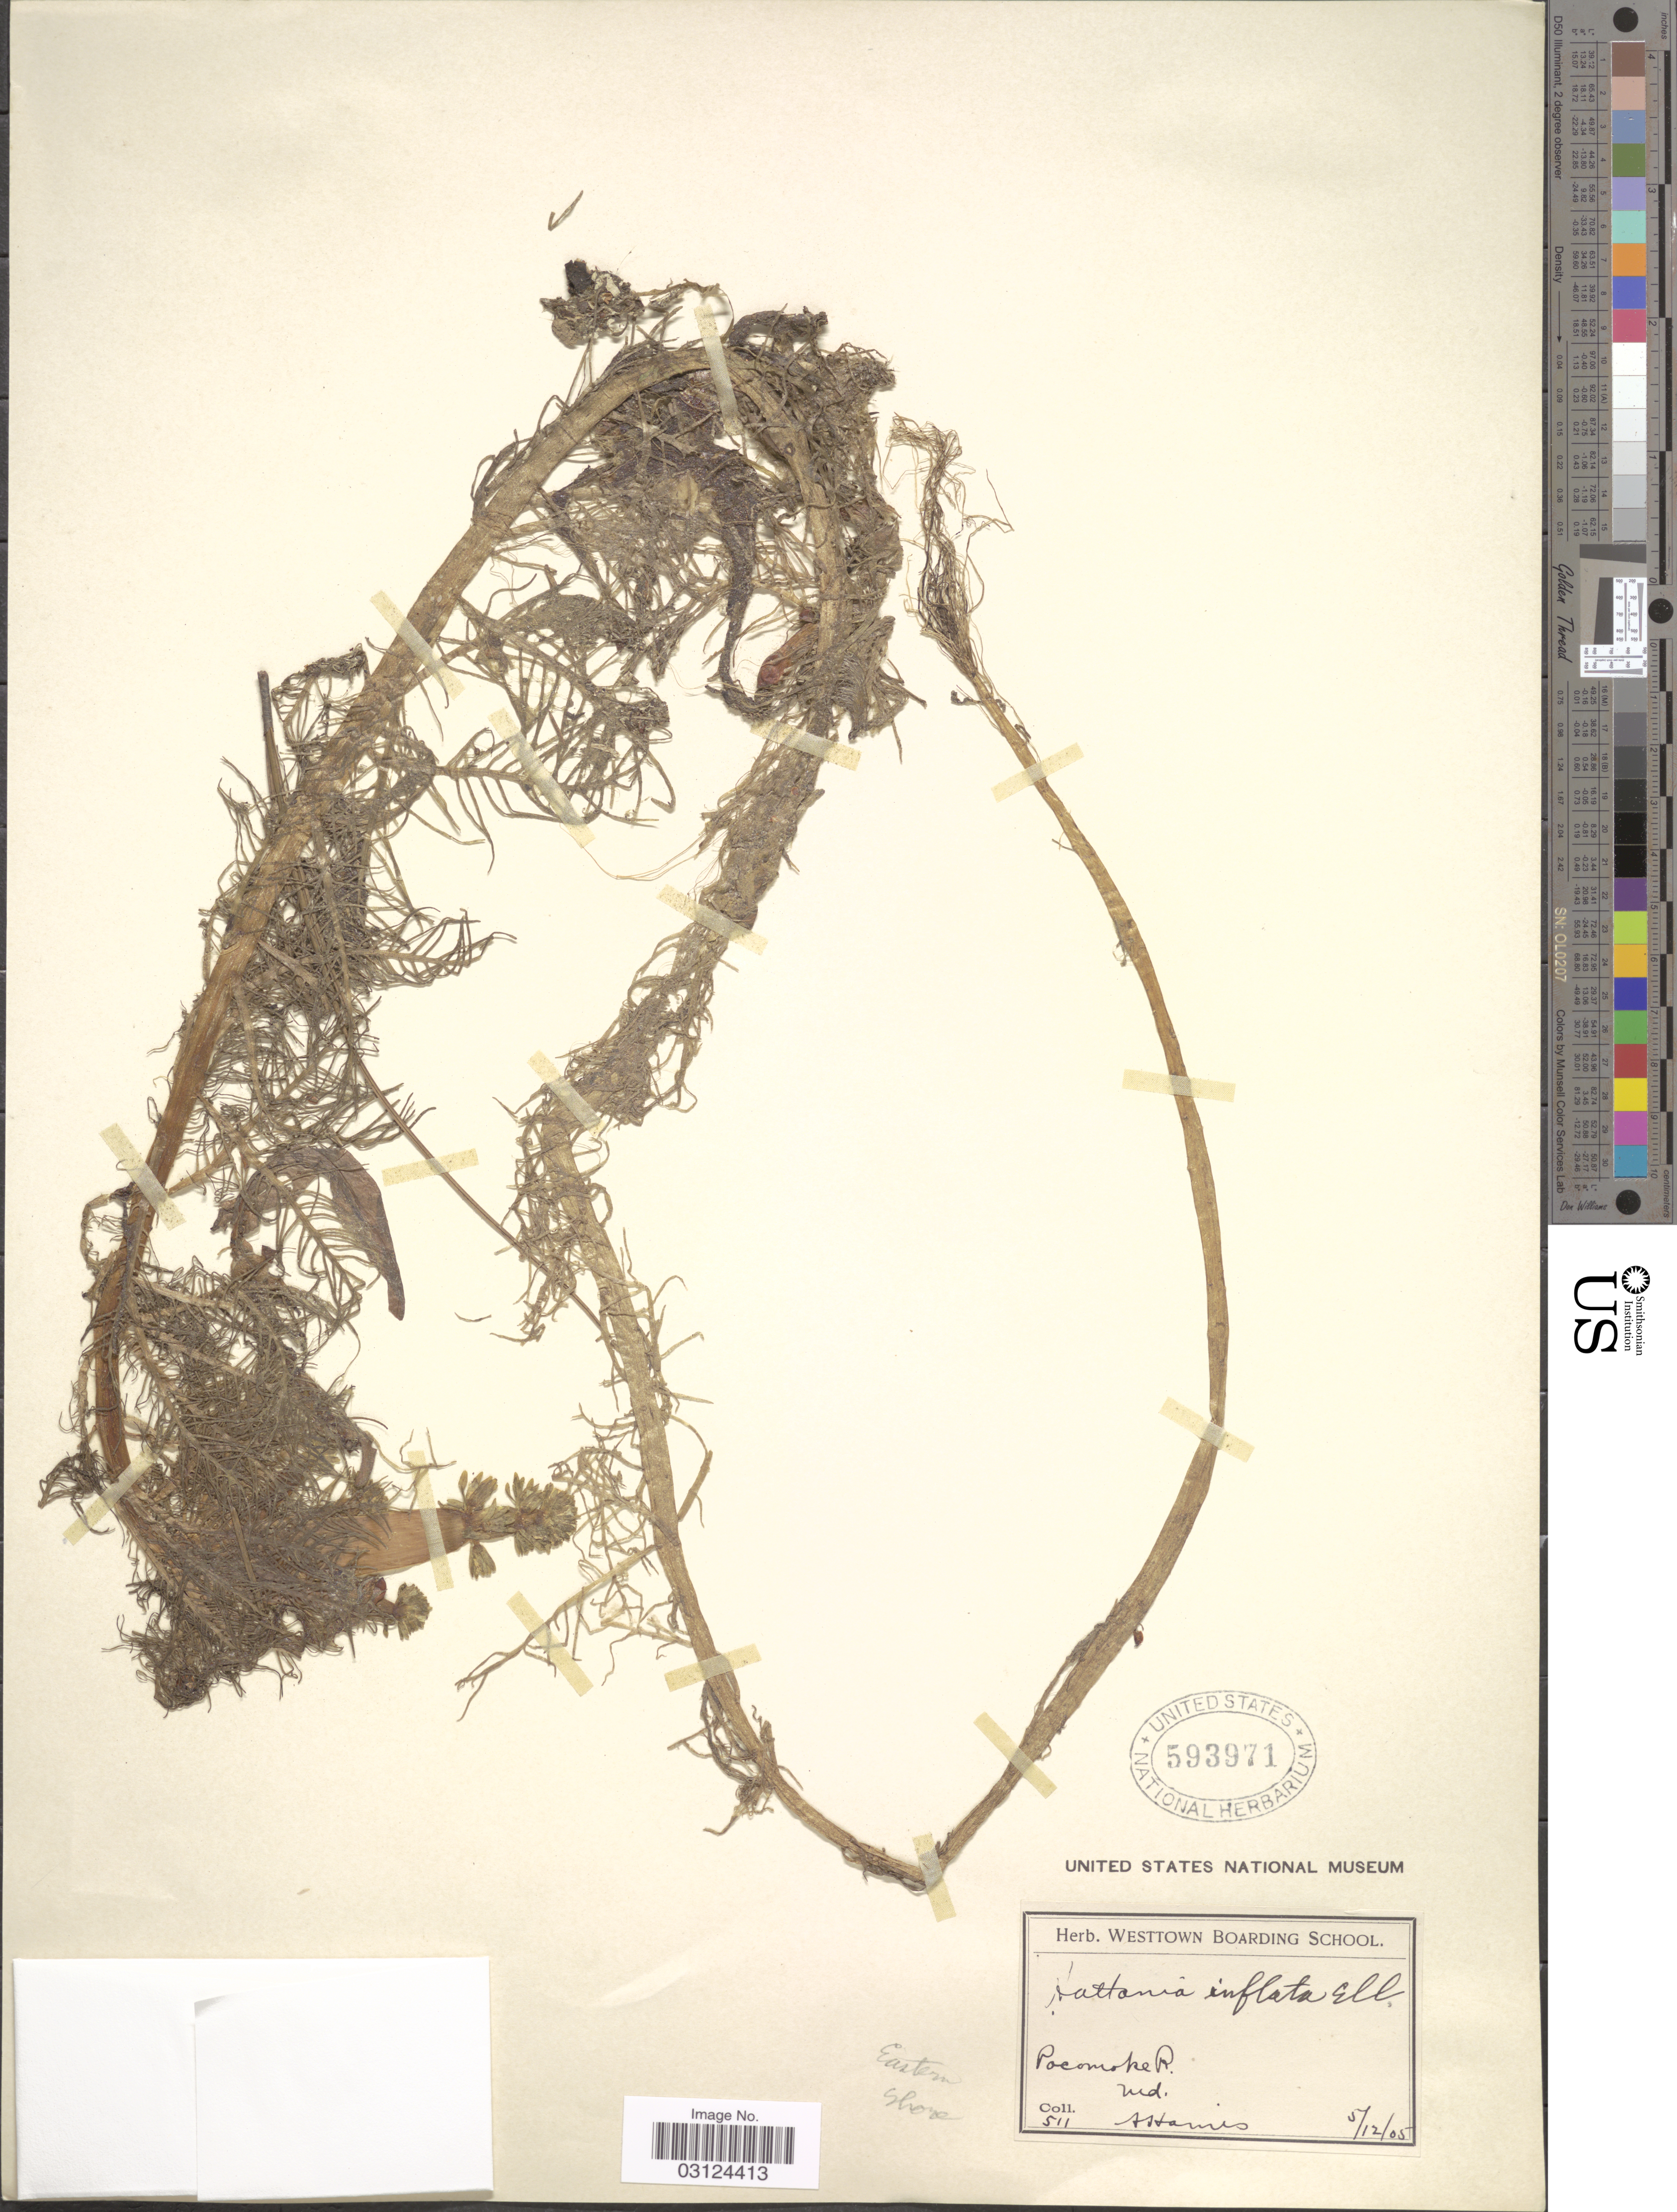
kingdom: Plantae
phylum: Tracheophyta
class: Magnoliopsida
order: Ericales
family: Primulaceae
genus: Hottonia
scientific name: Hottonia inflata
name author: Elliott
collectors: H. Harris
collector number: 511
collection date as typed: Transcribed d/m/y: 12/5/5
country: United States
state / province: Maryland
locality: Pocomoke R., Eastern shore.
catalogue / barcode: US 593971